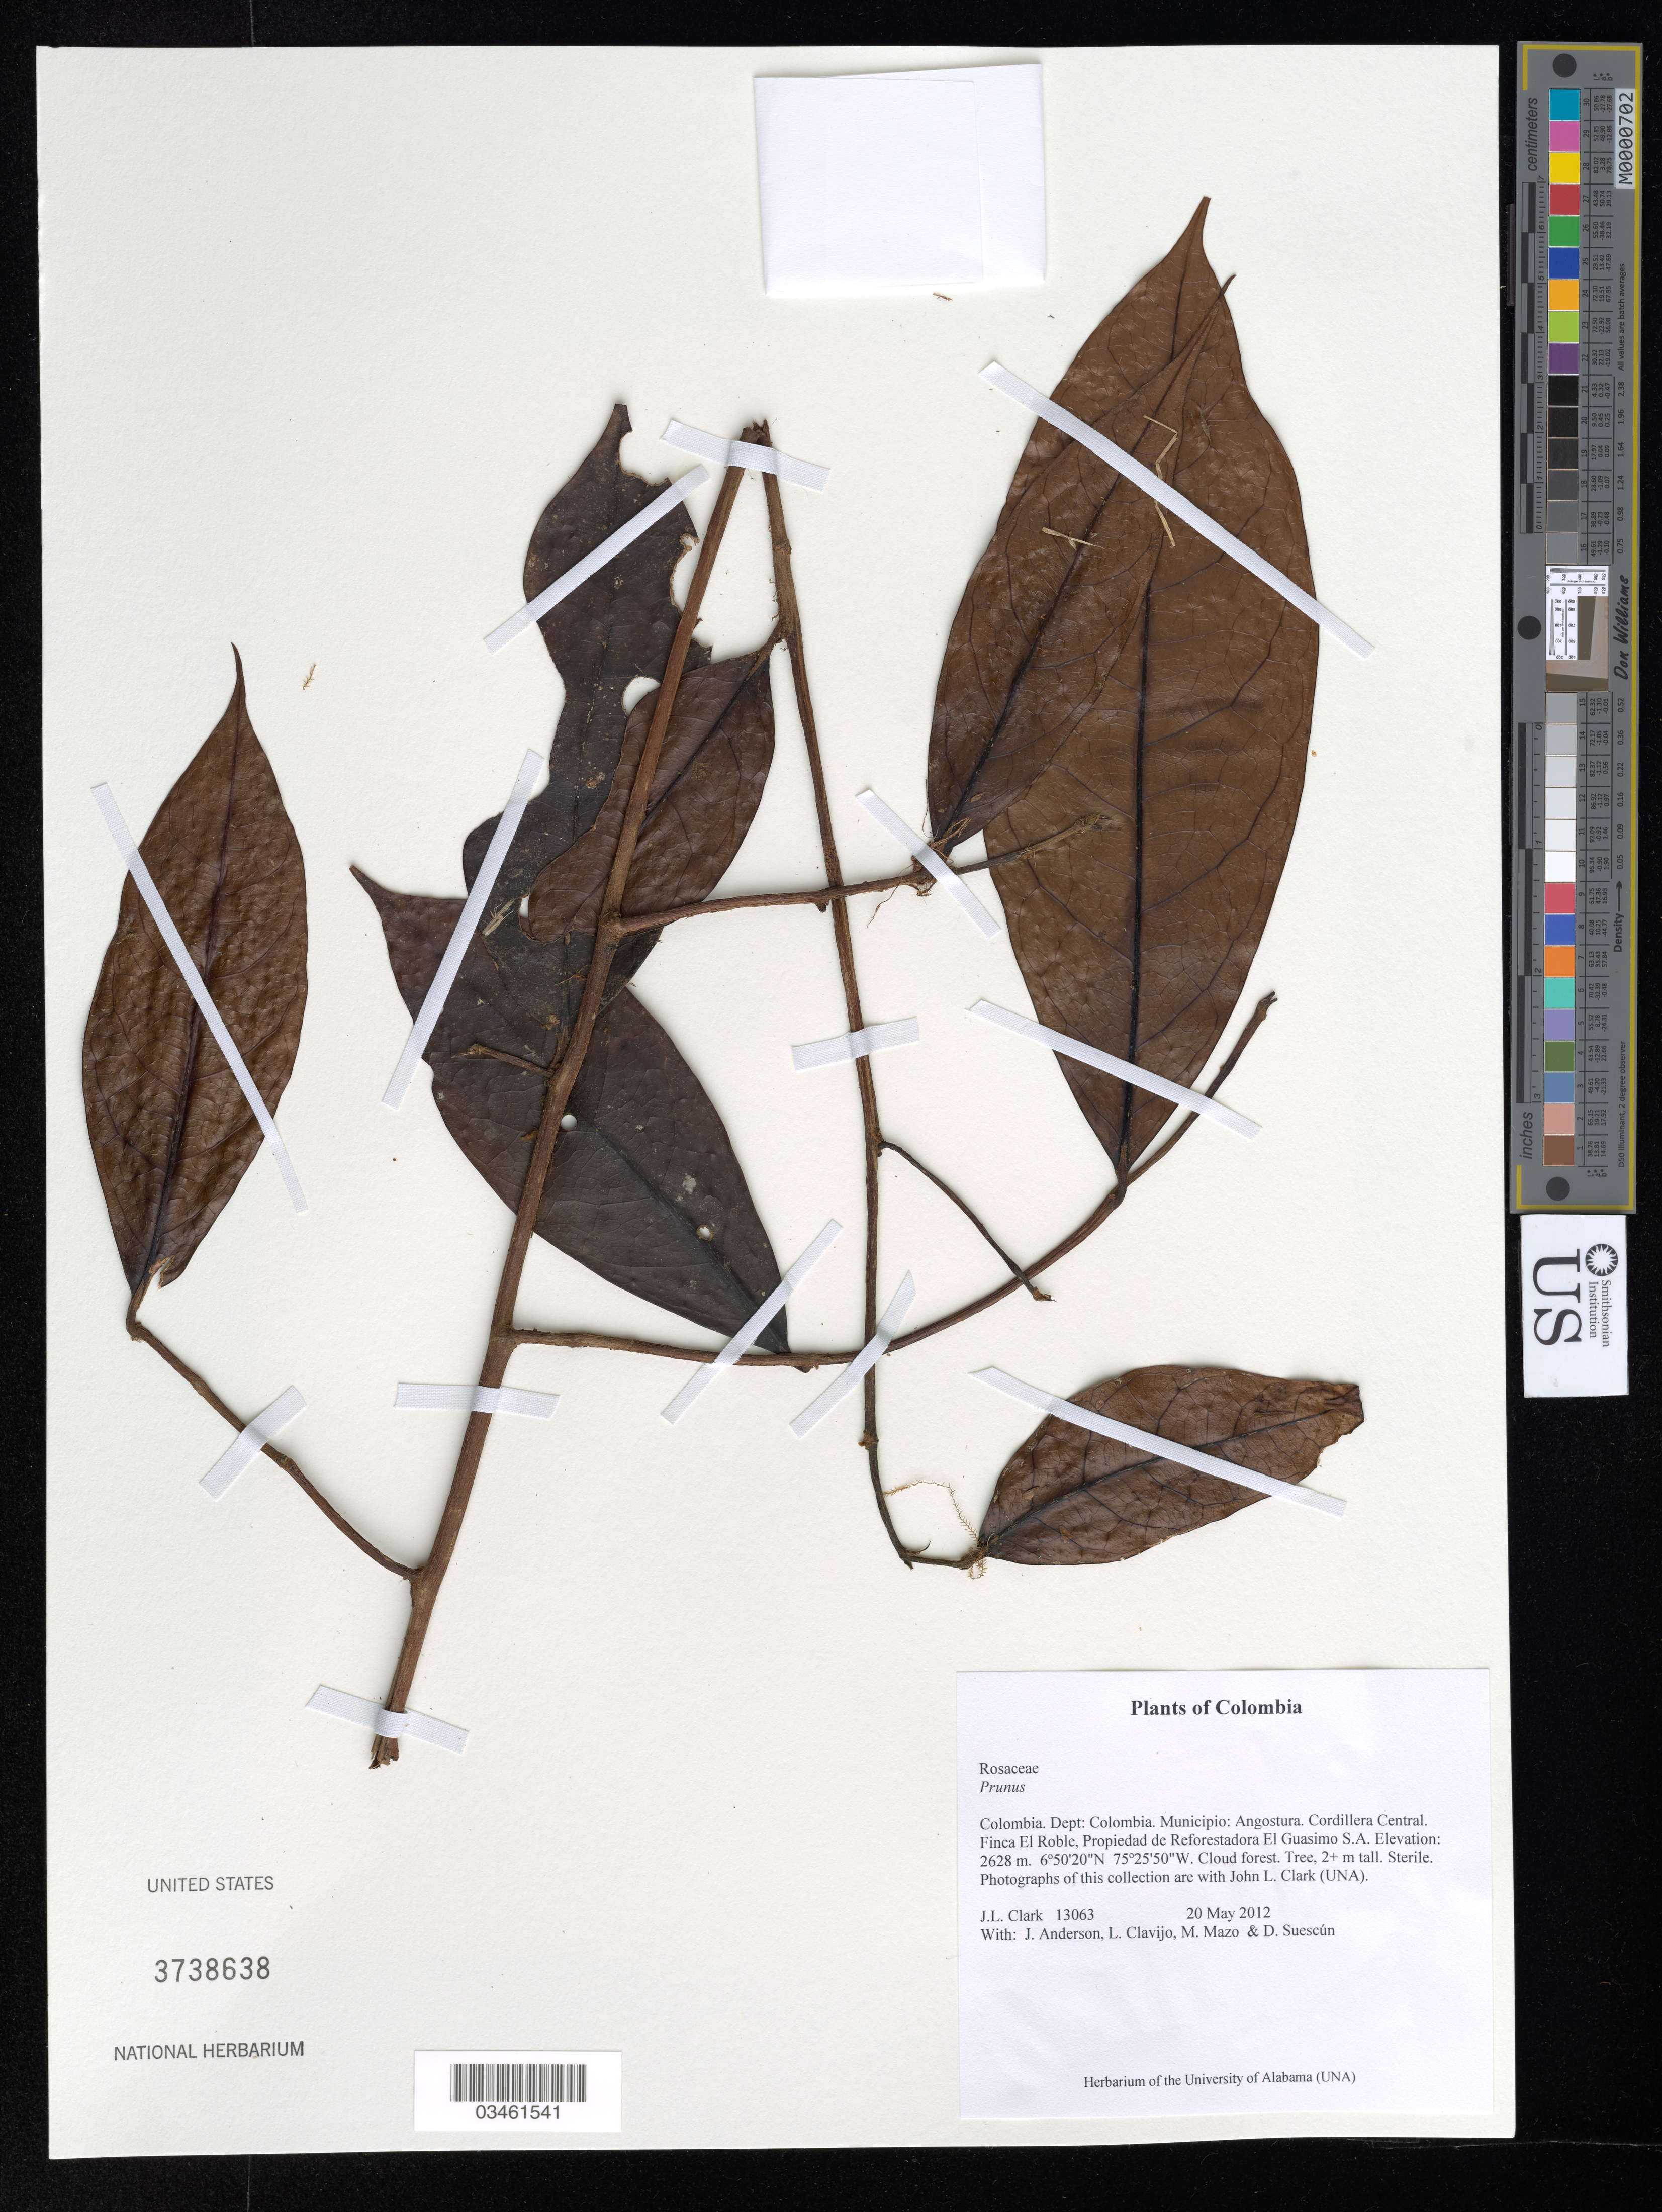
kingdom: Plantae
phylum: Tracheophyta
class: Magnoliopsida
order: Rosales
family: Rosaceae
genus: Prunus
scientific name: Prunus sp.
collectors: J. L. Clark, J. Anderson, L. Clavijo, M. Mazo & D. Suescún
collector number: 13063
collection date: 2012-05-20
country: Colombia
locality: Dept: Colombia. Municipio: Angostura. Cordillera Central. Finca El Roble, Propiedad de Reforestadora El Guasimo S. A.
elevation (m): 2628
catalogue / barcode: US 3738638